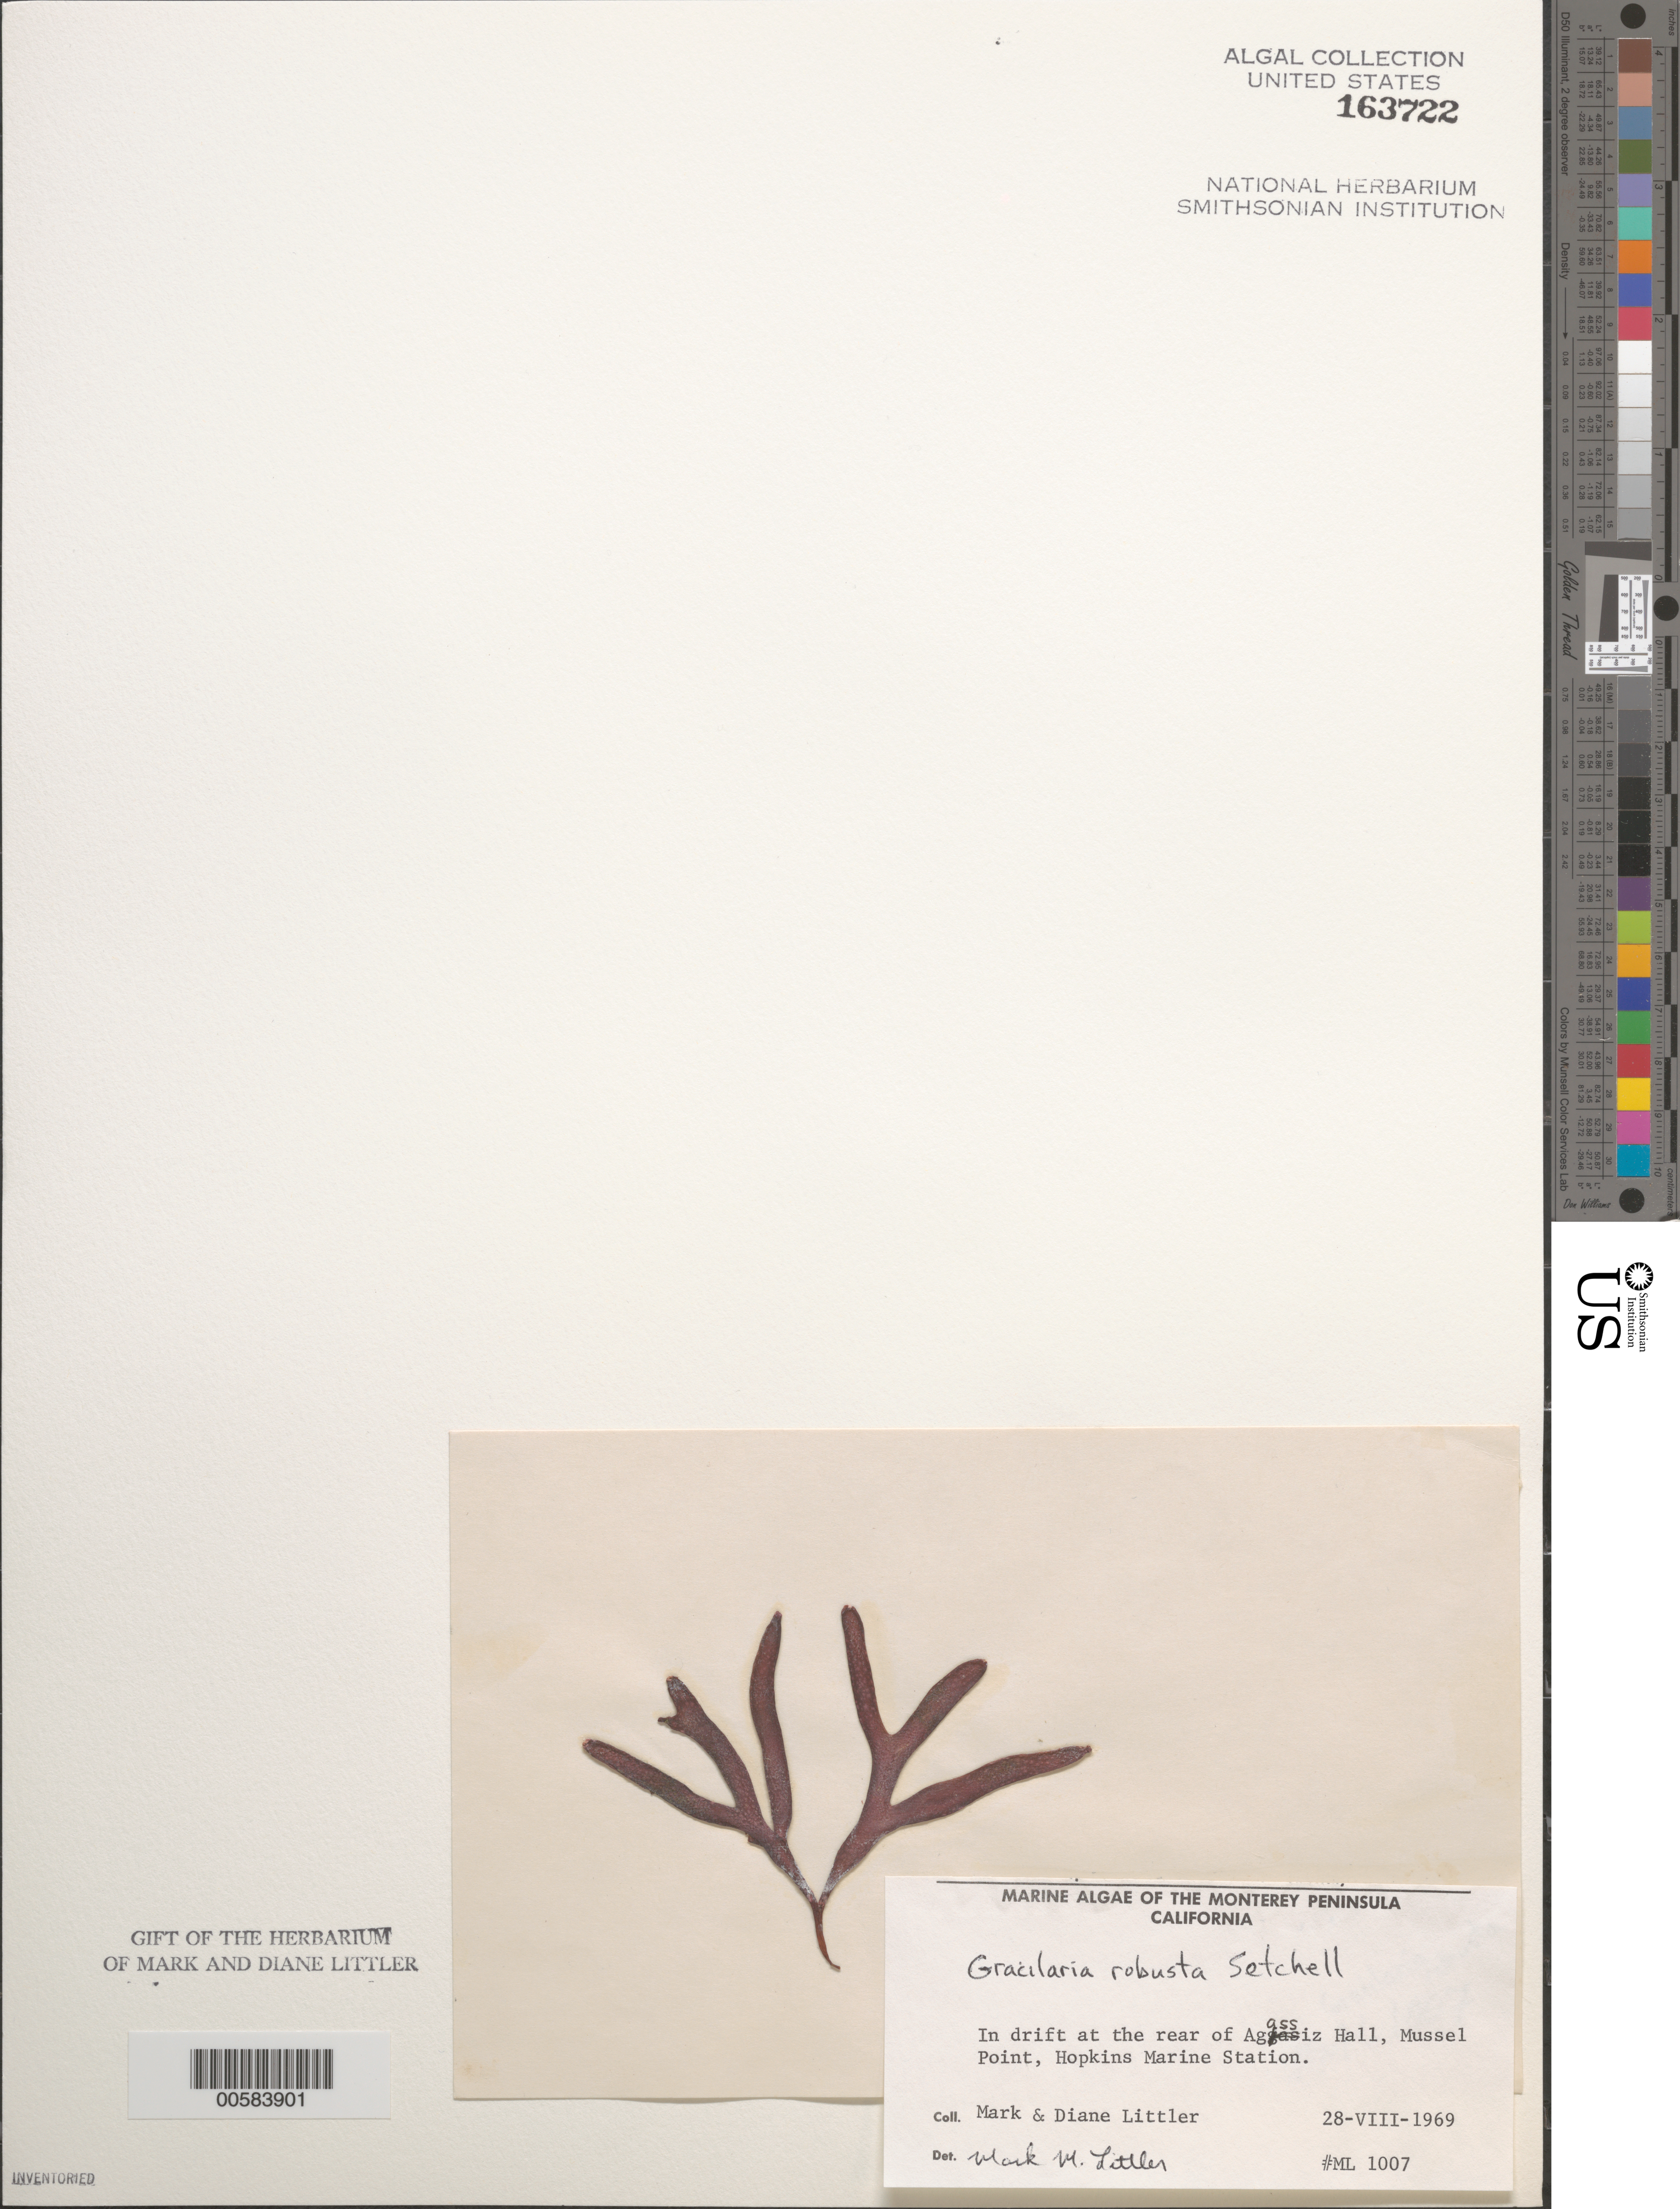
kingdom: Plantae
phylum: Rhodophyta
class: Florideophyceae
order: Gracilariales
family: Gracilariaceae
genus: Gracilaria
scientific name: Gracilaria robusta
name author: Setch. in Collins et al.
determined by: Littler, M. M.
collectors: M. M. Littler & D. S. Littler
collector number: ML 1007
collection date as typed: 28 Aug 1969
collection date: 1969-08-28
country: United States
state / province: California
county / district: Monterey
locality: Mussel Point, Hopkins Marine Station, Agassiz Hall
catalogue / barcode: US 163722